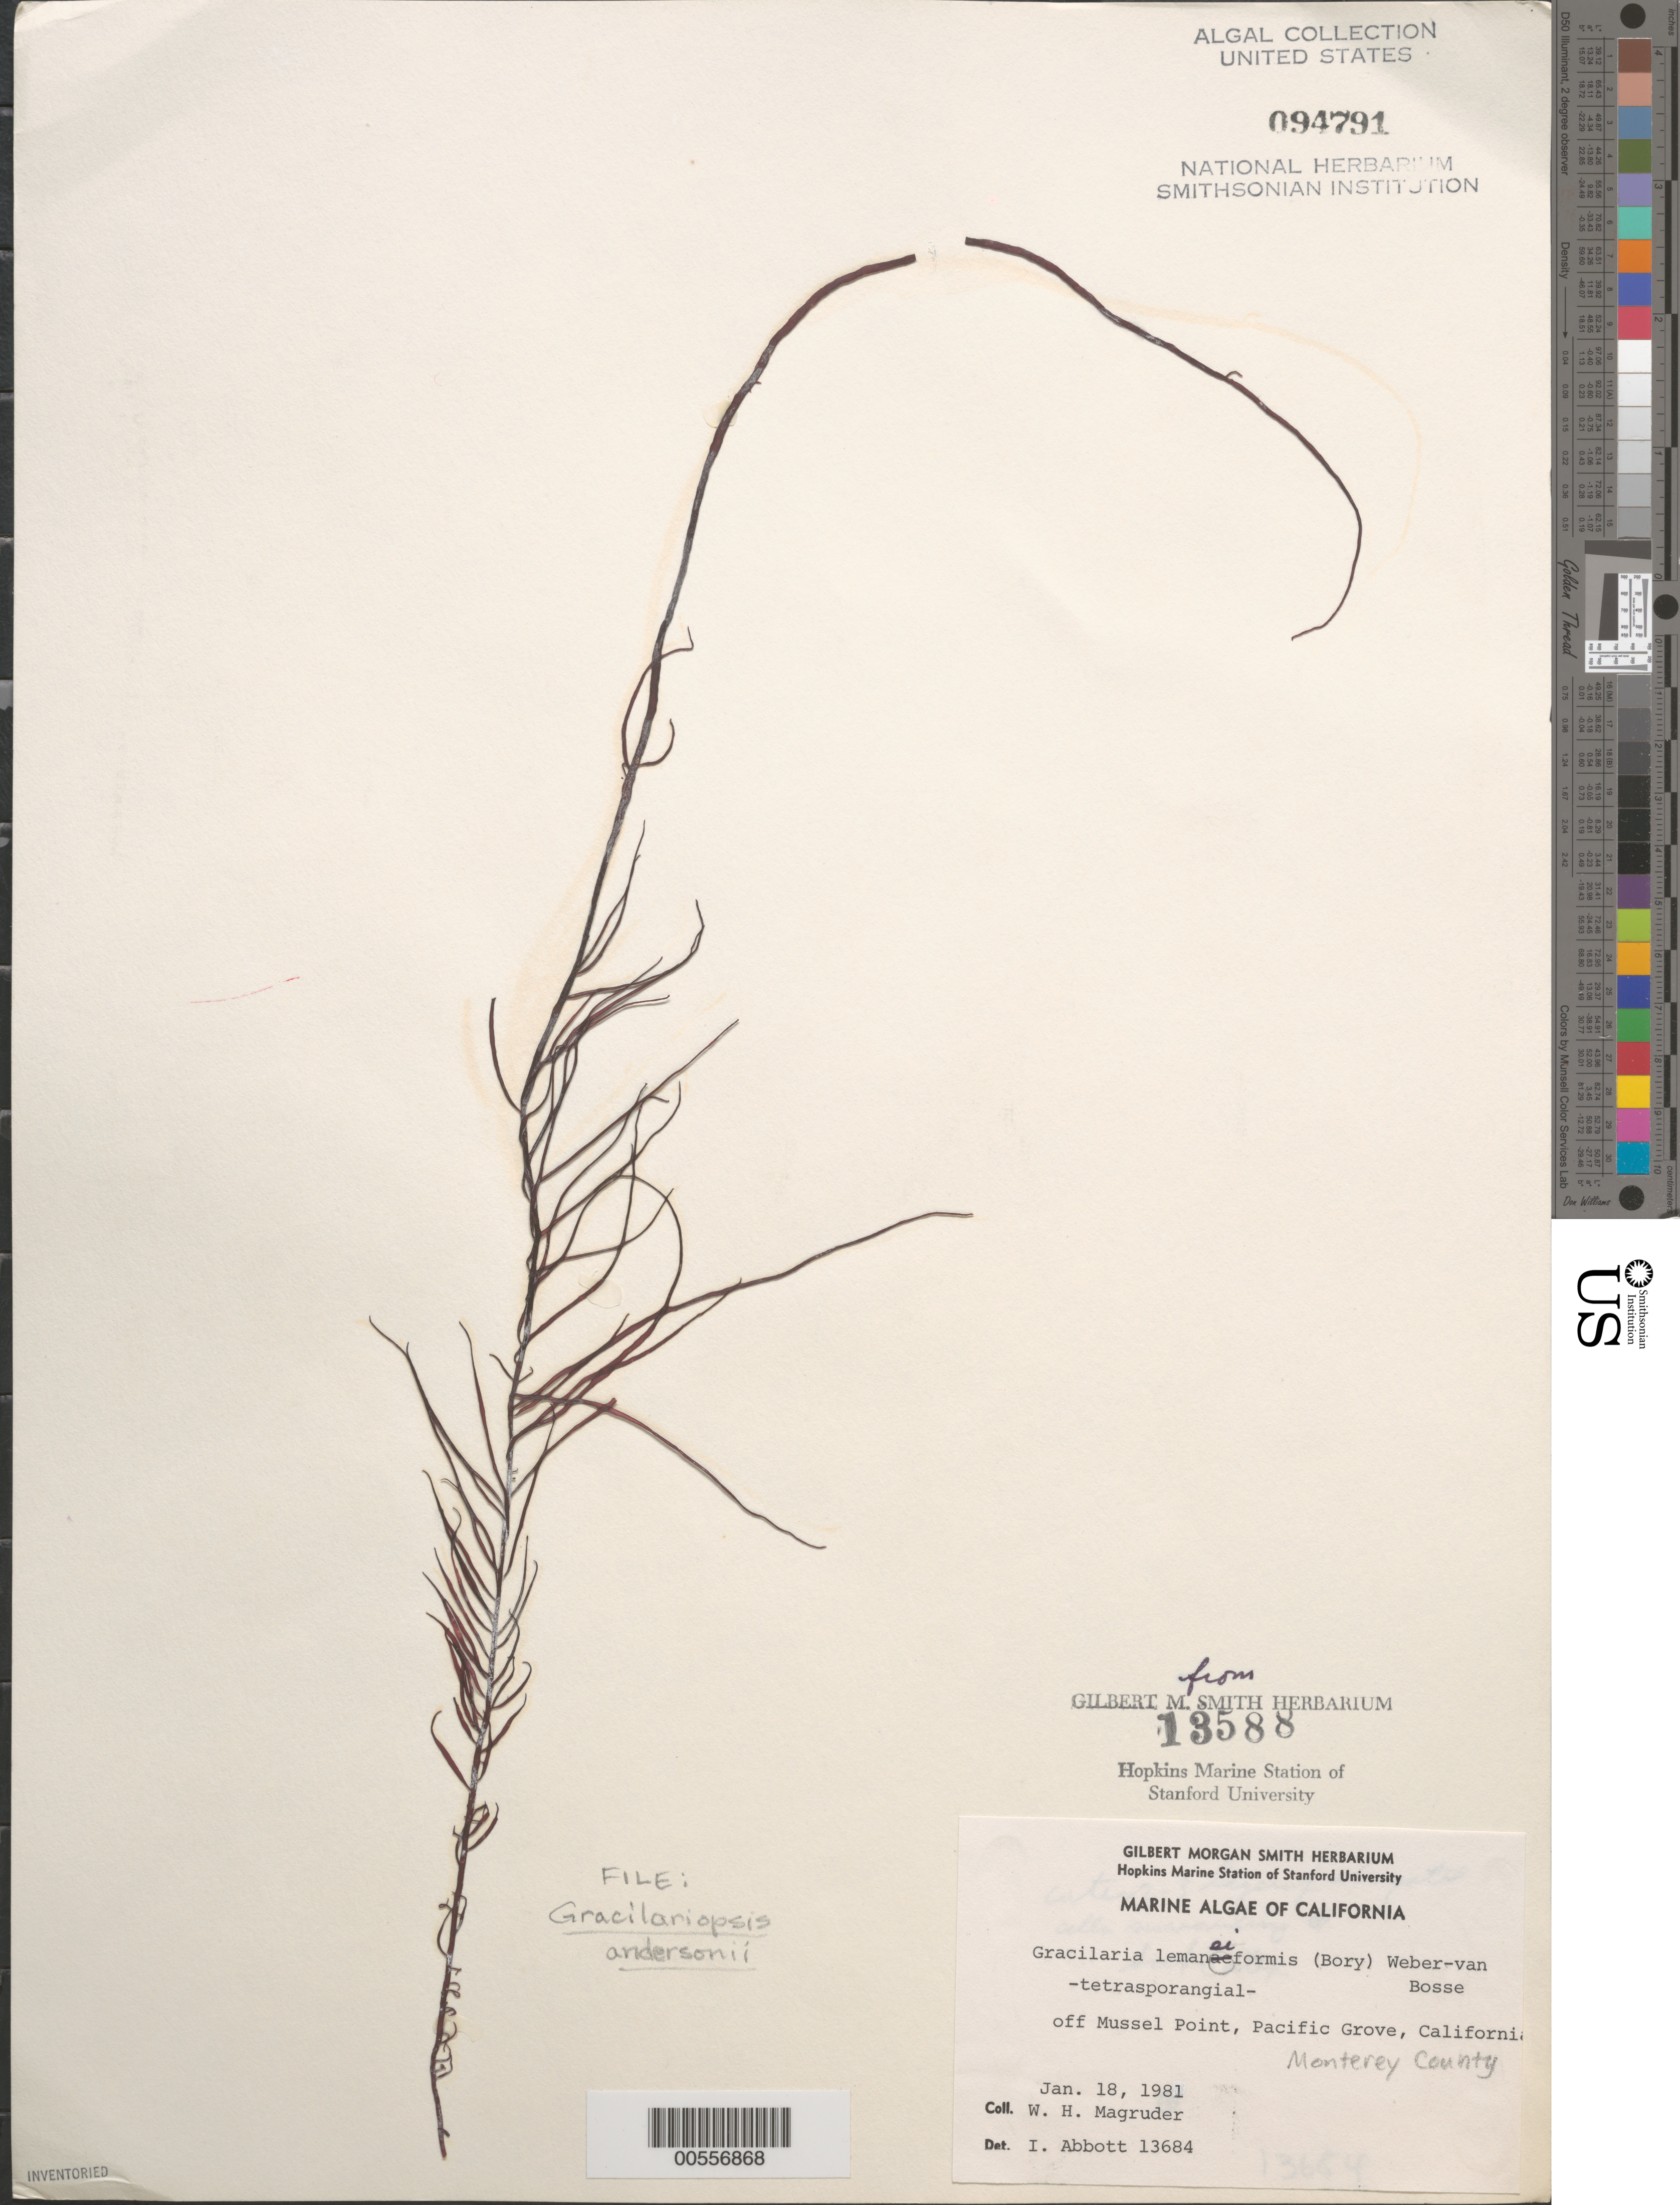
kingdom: Plantae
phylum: Rhodophyta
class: Florideophyceae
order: Gracilariales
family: Gracilariaceae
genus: Gracilariopsis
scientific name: Gracilariopsis andersonii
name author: (Grunow) E.Y. Dawson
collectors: W. Magruder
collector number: IAA 13684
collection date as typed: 18 Jan 1981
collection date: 1981-01-18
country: United States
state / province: California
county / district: Monterey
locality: Pacific Grove, off Mussel Point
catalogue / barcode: US 94791